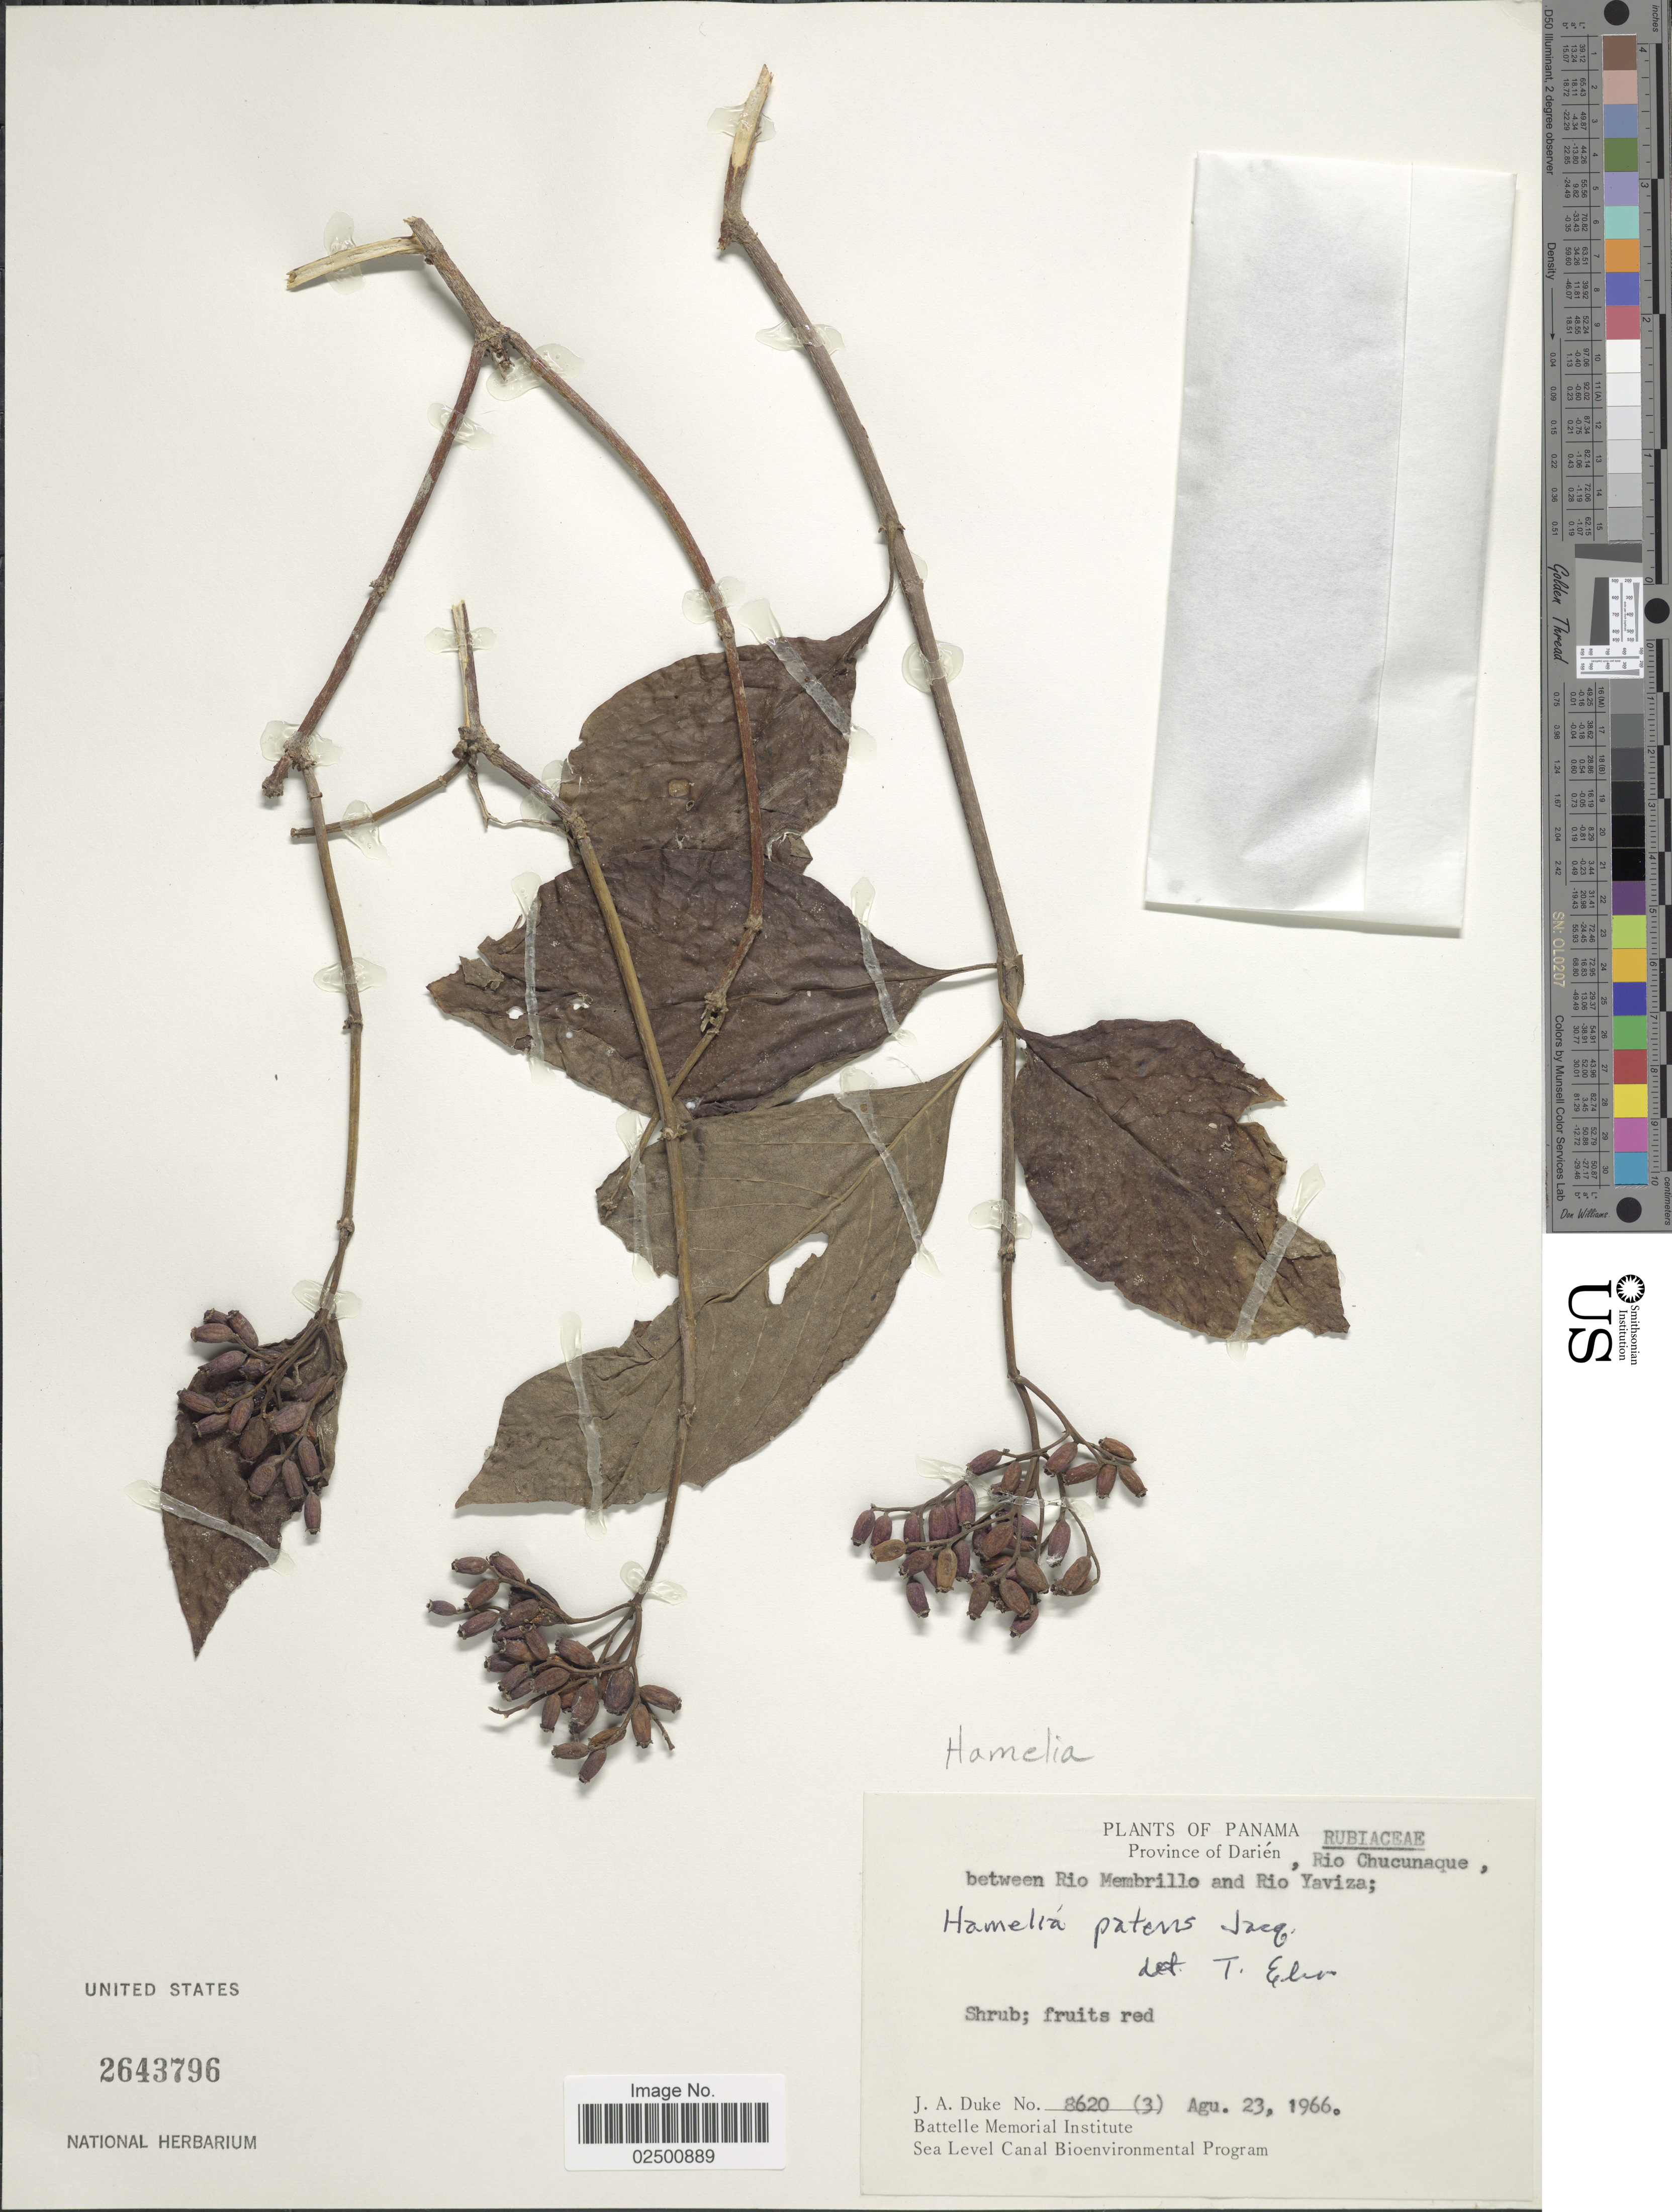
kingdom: Plantae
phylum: Tracheophyta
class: Magnoliopsida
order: Gentianales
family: Rubiaceae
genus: Hamelia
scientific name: Hamelia patens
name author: Jacq.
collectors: J. A. Duke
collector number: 8620(3)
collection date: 1966-08-23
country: Panama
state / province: Darién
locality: Province of Darien, Rio Chucunaque, between Rio Membrillo and Rio Yaviza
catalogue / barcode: US 2643796